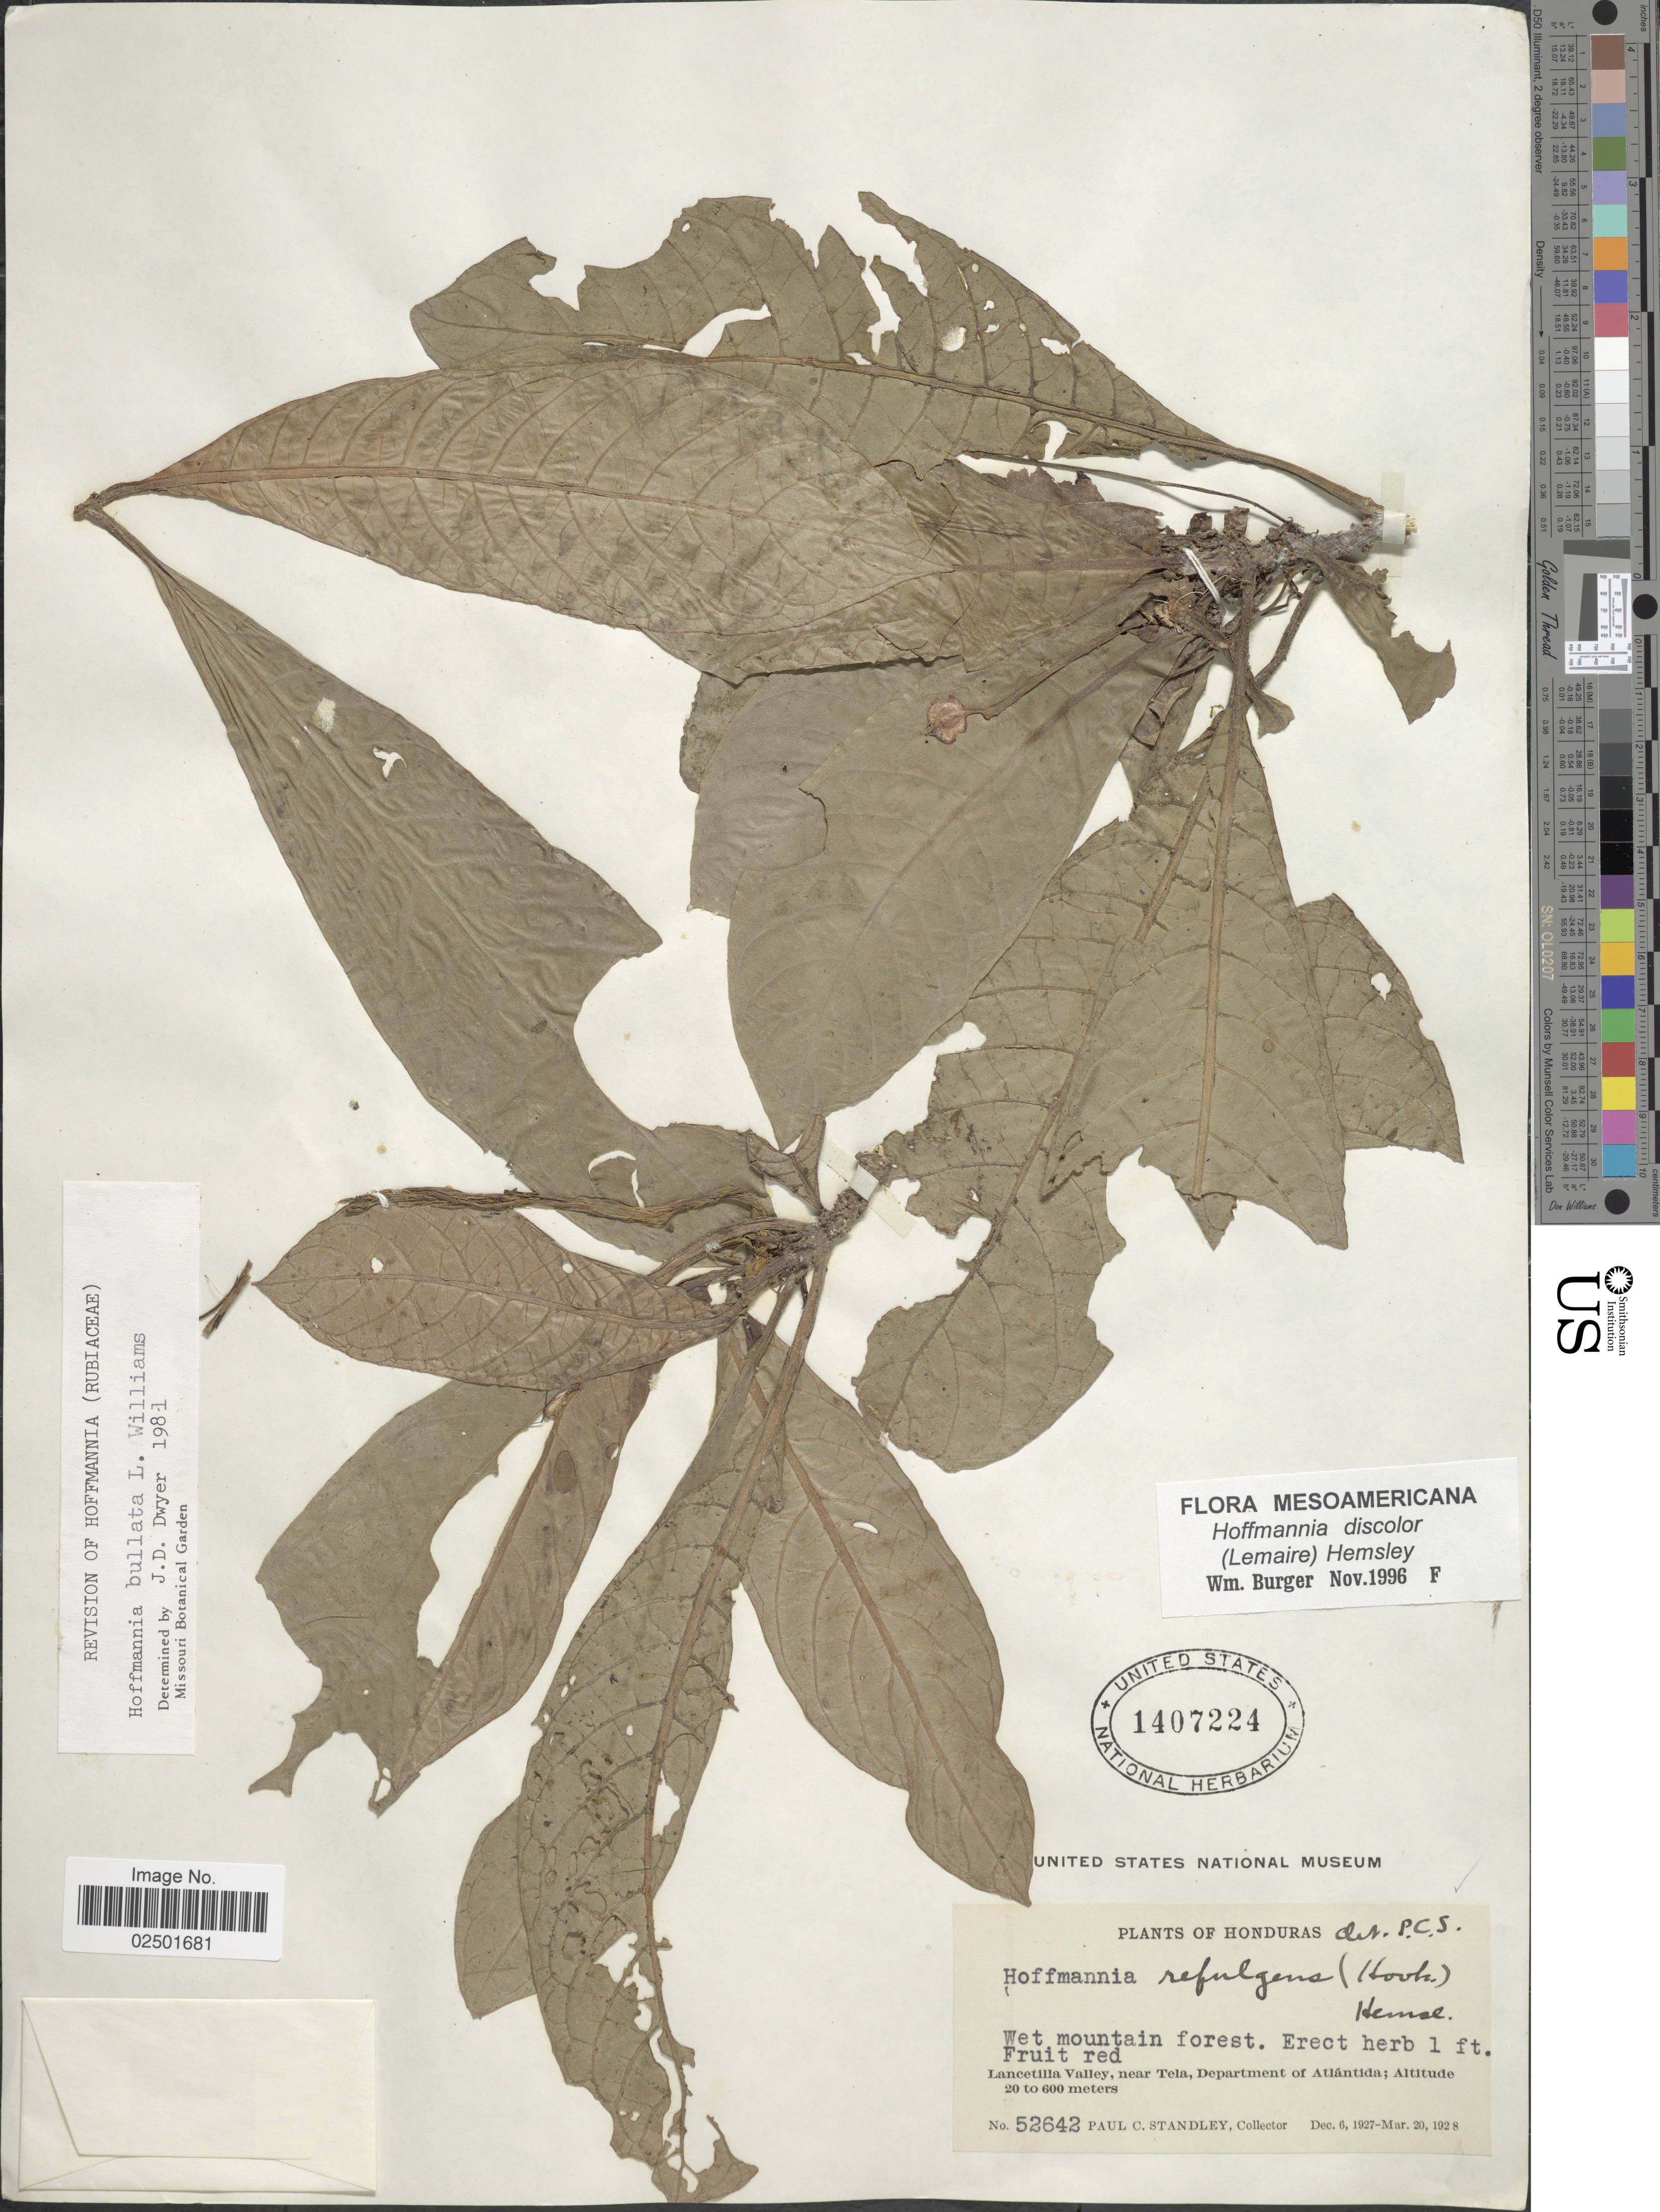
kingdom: Plantae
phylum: Tracheophyta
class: Magnoliopsida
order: Gentianales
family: Rubiaceae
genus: Hoffmannia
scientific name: Hoffmannia discolor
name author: (Lem.) Hemsl.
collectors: P. C. Standley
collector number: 52642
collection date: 1927-12-06/1928-03-20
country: Honduras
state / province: Atlántida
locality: Lancetilla Valley, near Tela, Department of Atlántida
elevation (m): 20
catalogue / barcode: US 1407224